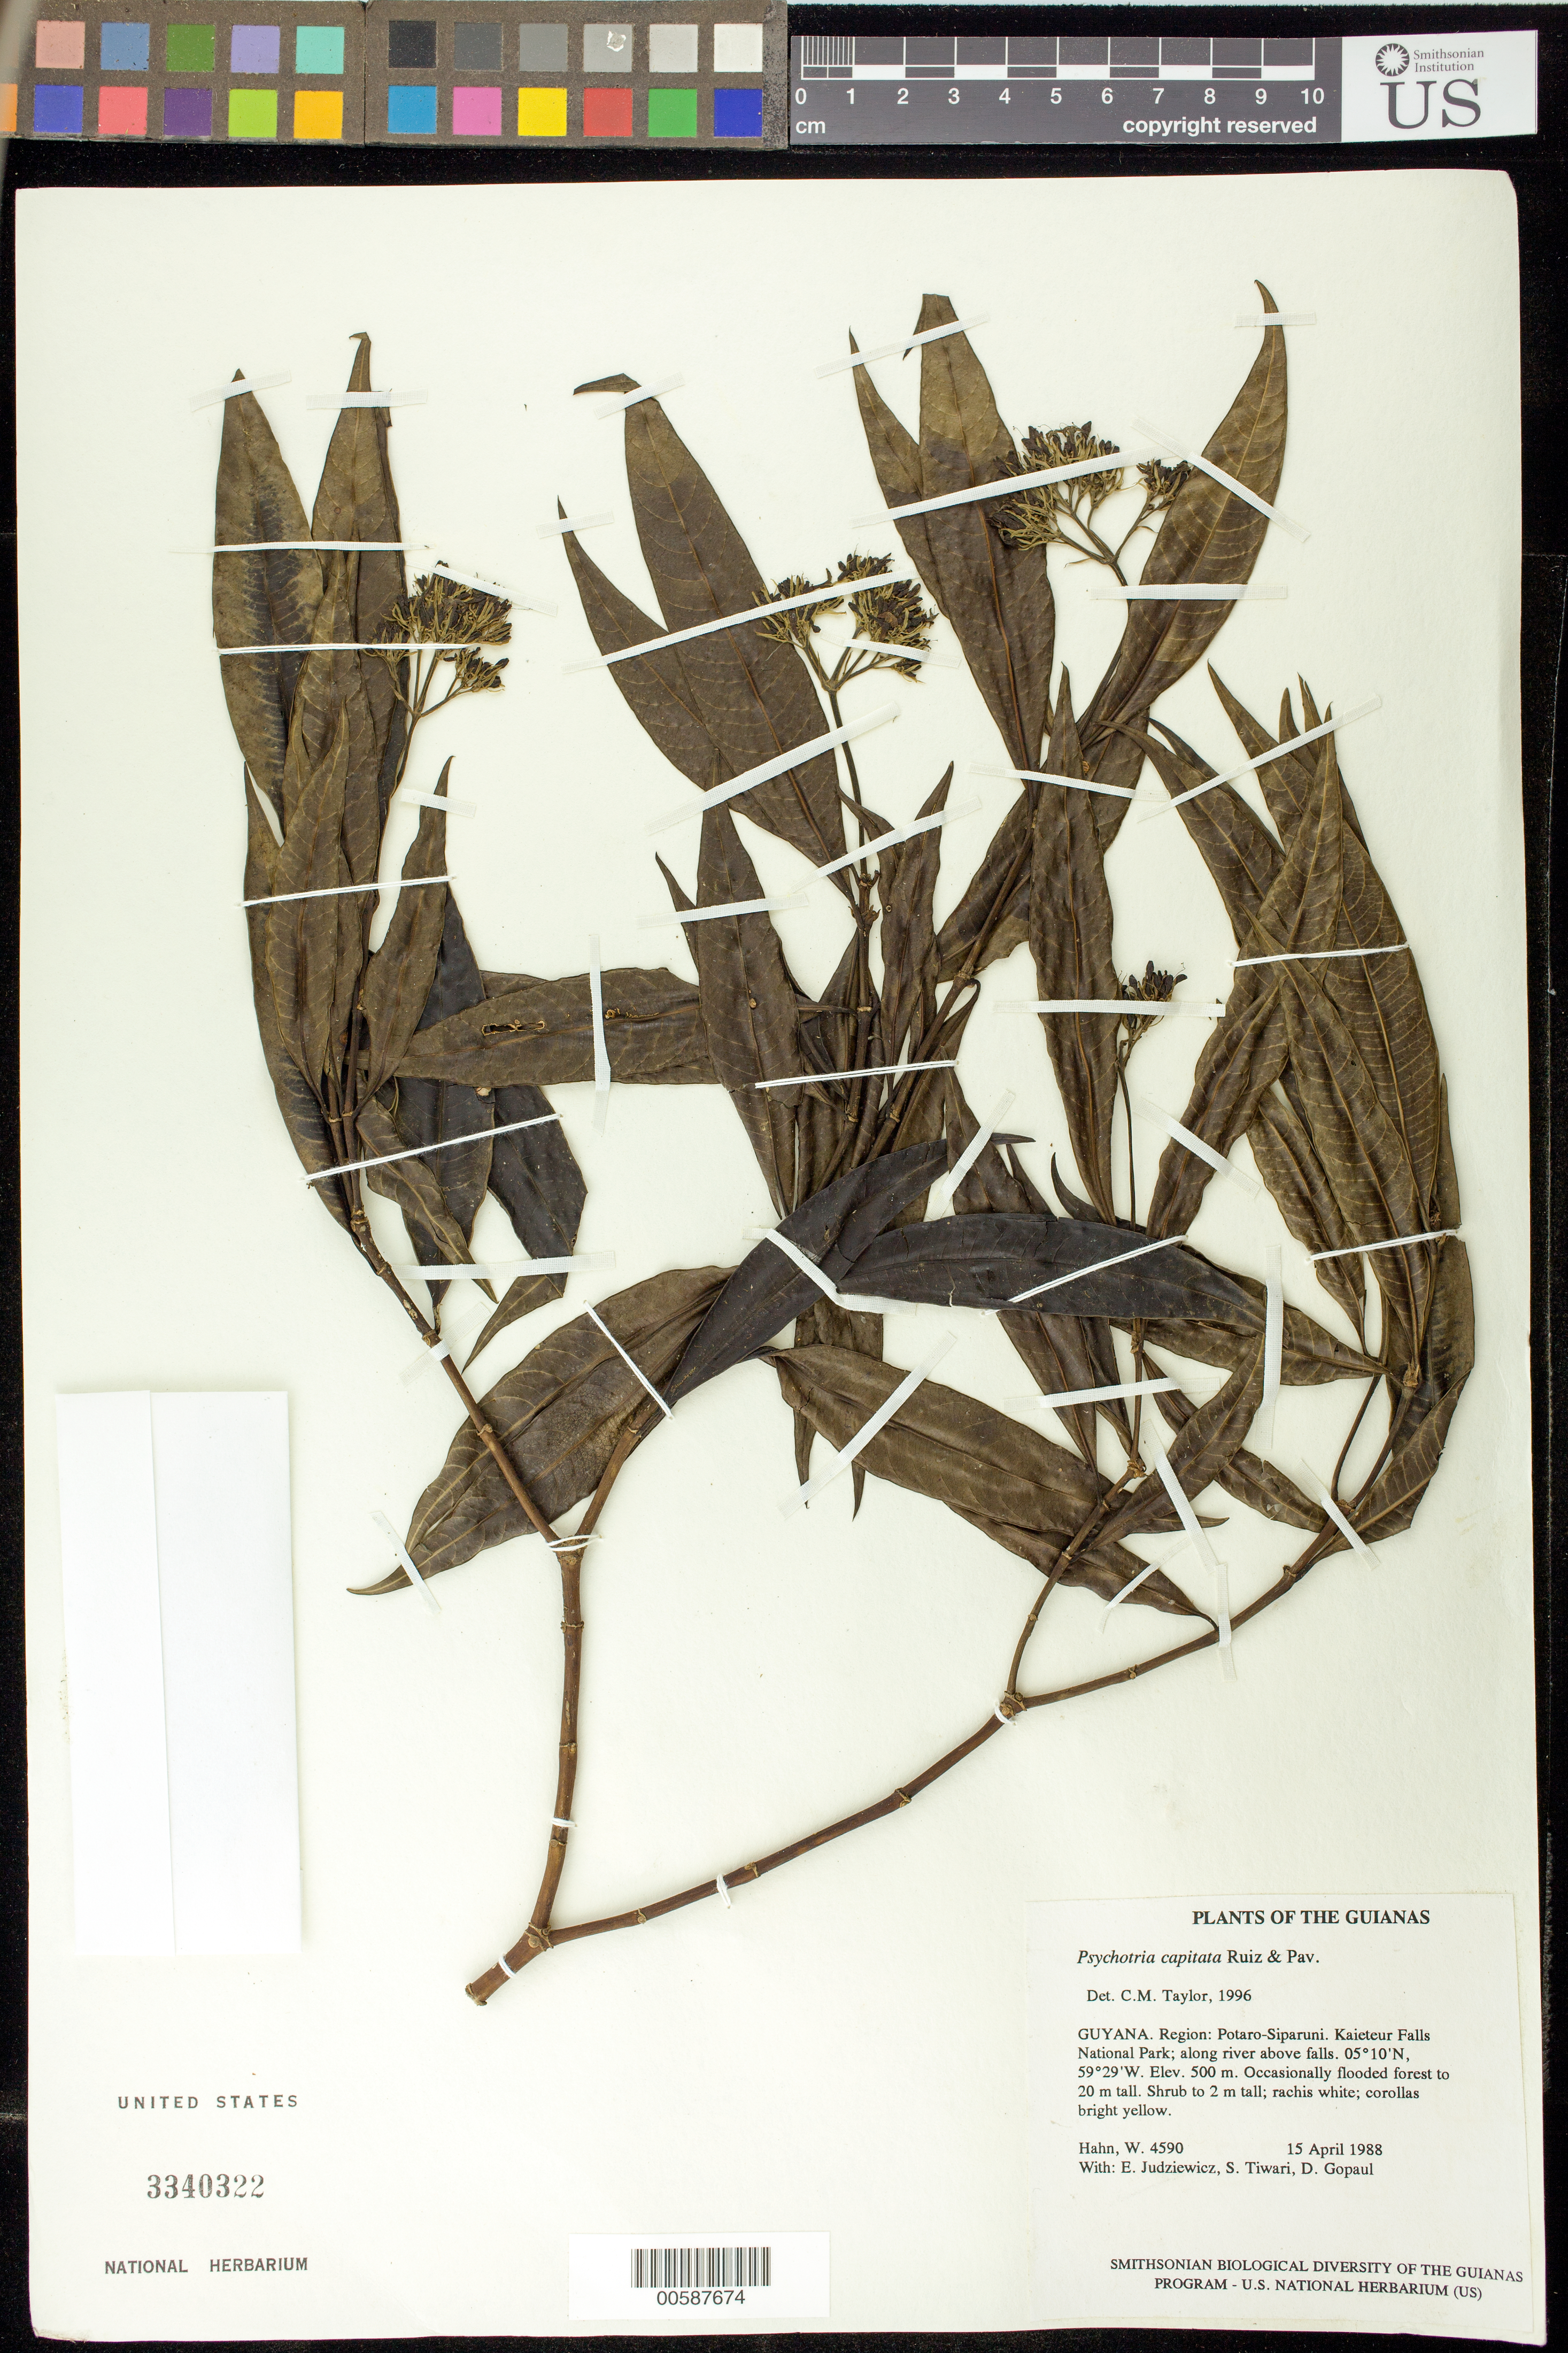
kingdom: Plantae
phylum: Tracheophyta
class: Magnoliopsida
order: Gentianales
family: Rubiaceae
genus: Palicourea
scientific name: Palicourea violacea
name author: (Aubl.) A. Rich.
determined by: Kirkbride, J. H., Jr.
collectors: W. Hahn, E. J. Judziewicz, S. Tiwari & D. Gopaul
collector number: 4590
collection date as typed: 15 April 1988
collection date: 1988-04-15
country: Guyana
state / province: Potaro-Siparuni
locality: Kaieteur Falls National Park; along river above falls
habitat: Occasionally flooded forest to 20 m tall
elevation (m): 500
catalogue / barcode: US 3340322